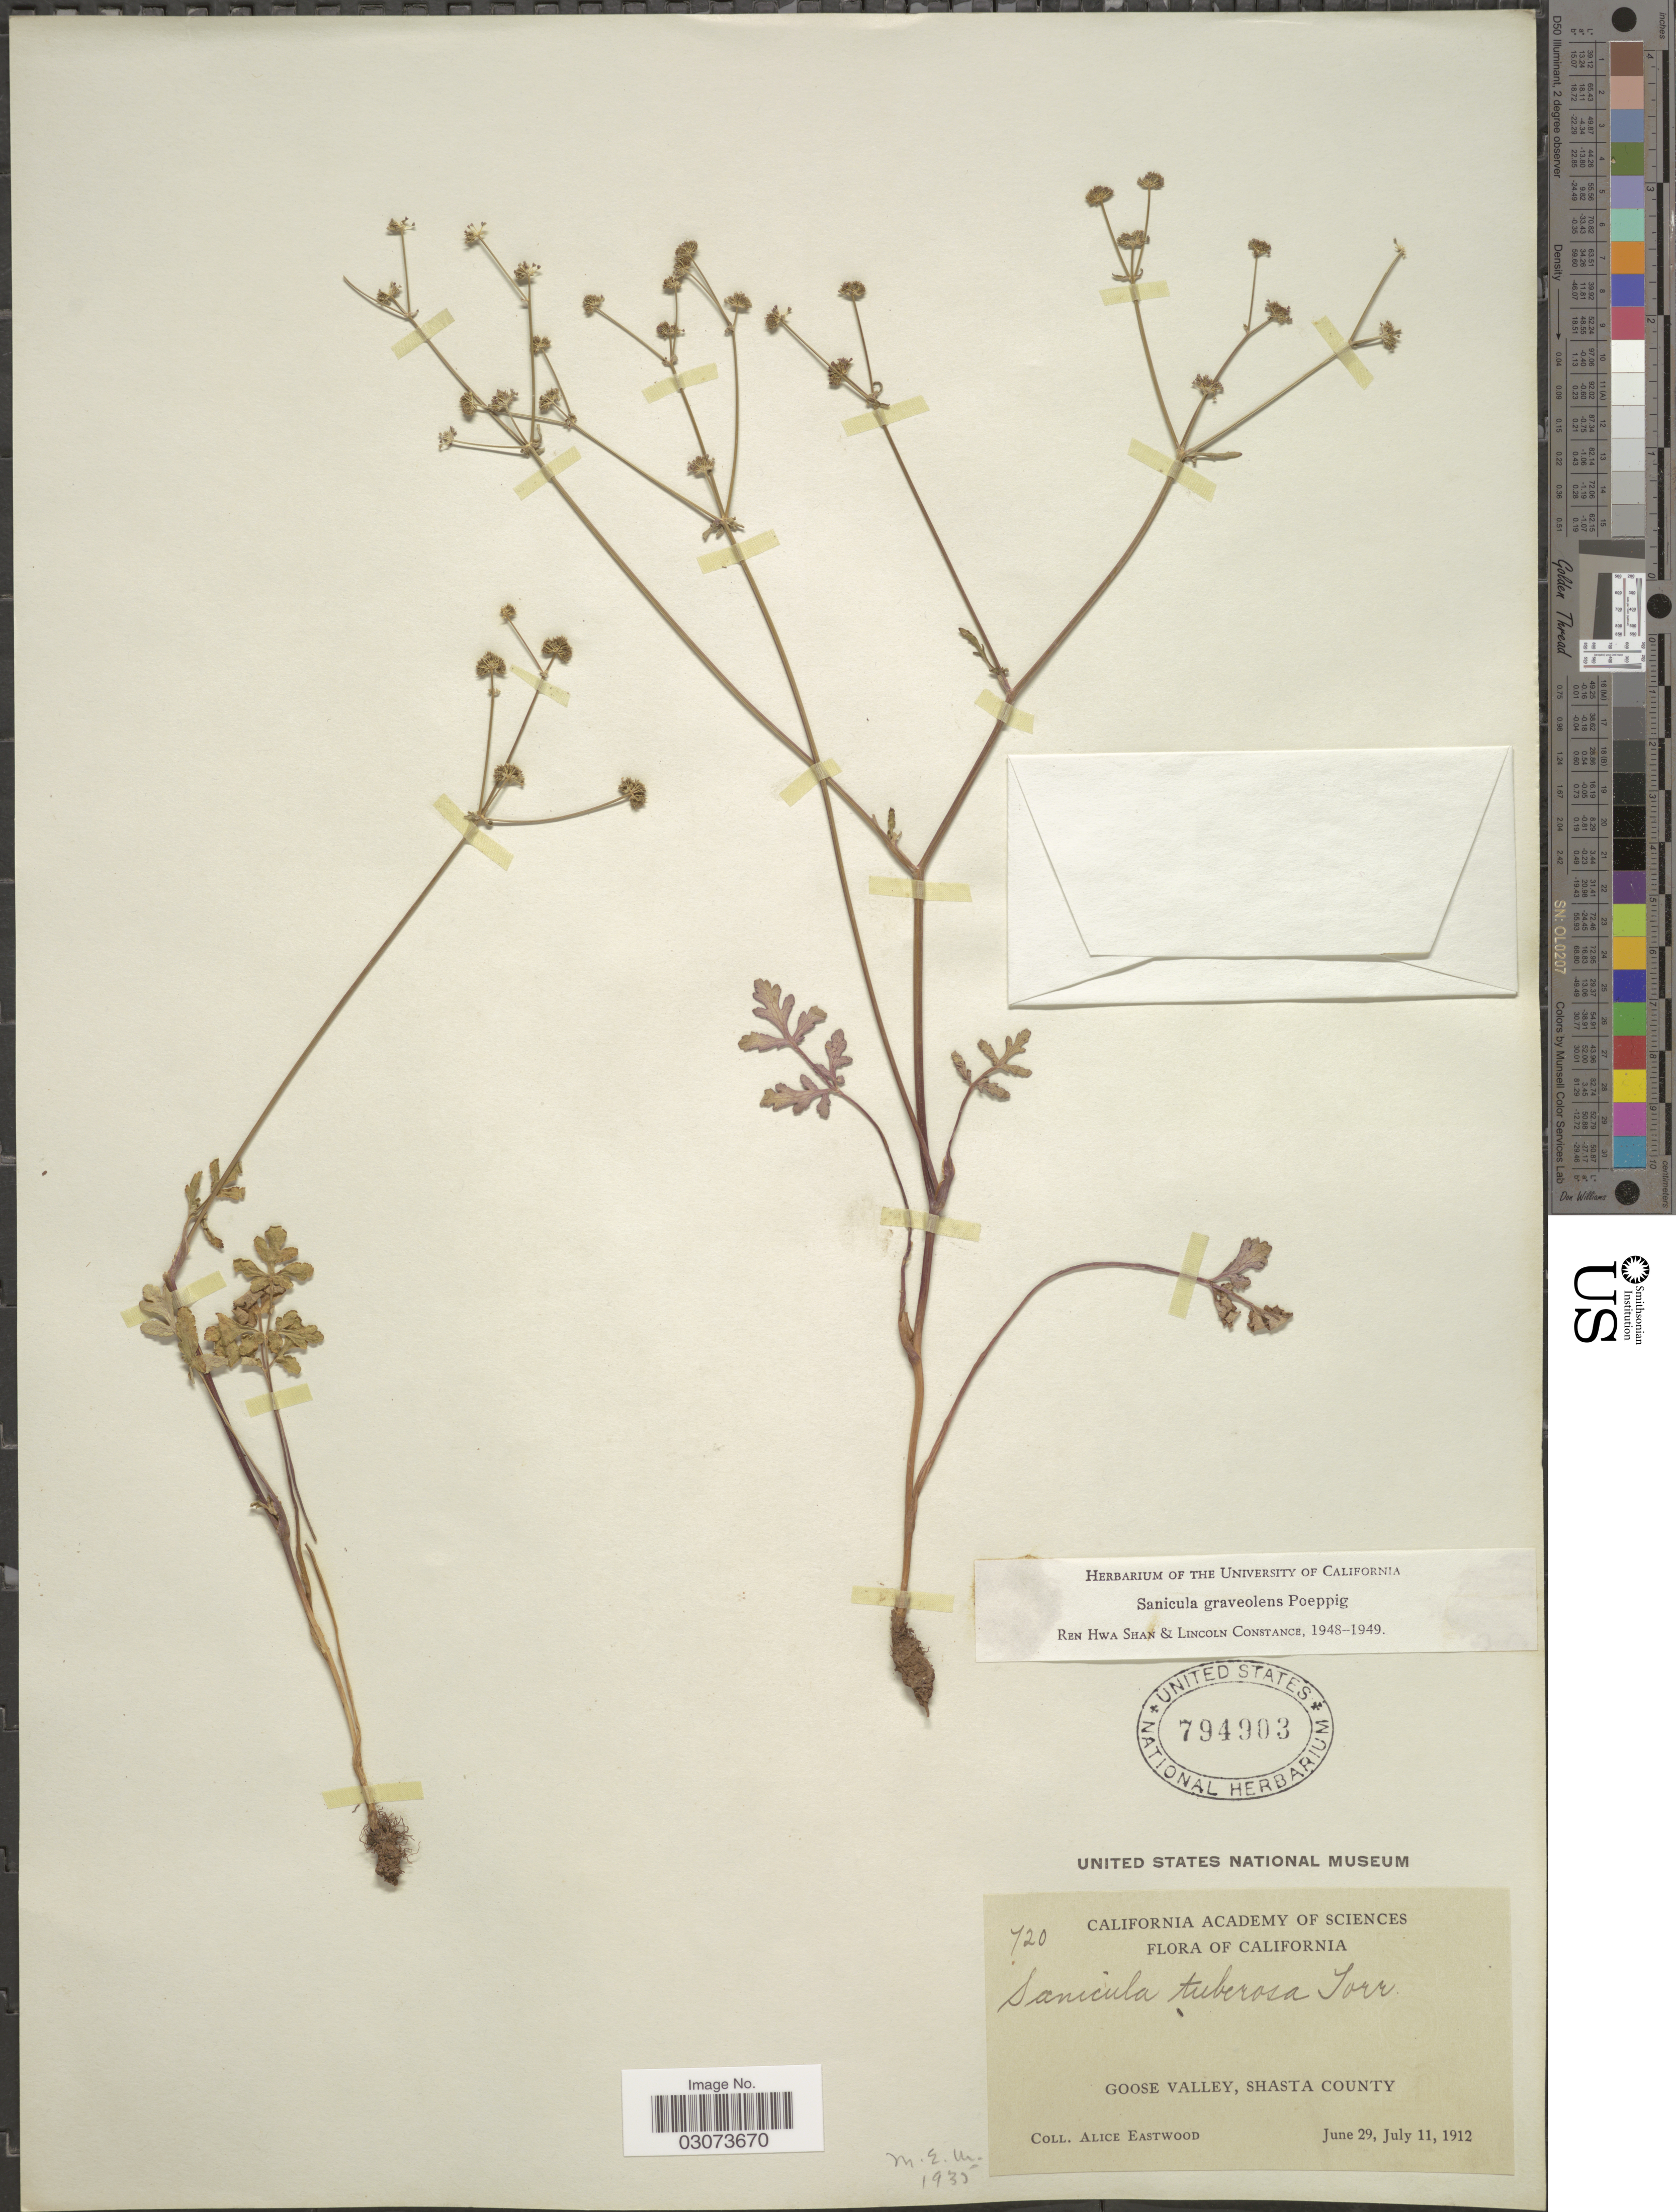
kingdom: Plantae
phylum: Tracheophyta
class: Magnoliopsida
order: Apiales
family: Apiaceae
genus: Sanicula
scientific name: Sanicula graveolens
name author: Poepp. ex DC.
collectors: A. Eastwood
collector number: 720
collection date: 1912-06-29/1912-07-11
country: United States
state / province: California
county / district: Shasta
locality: Goose Valley, Shasta County.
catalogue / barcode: US 794903